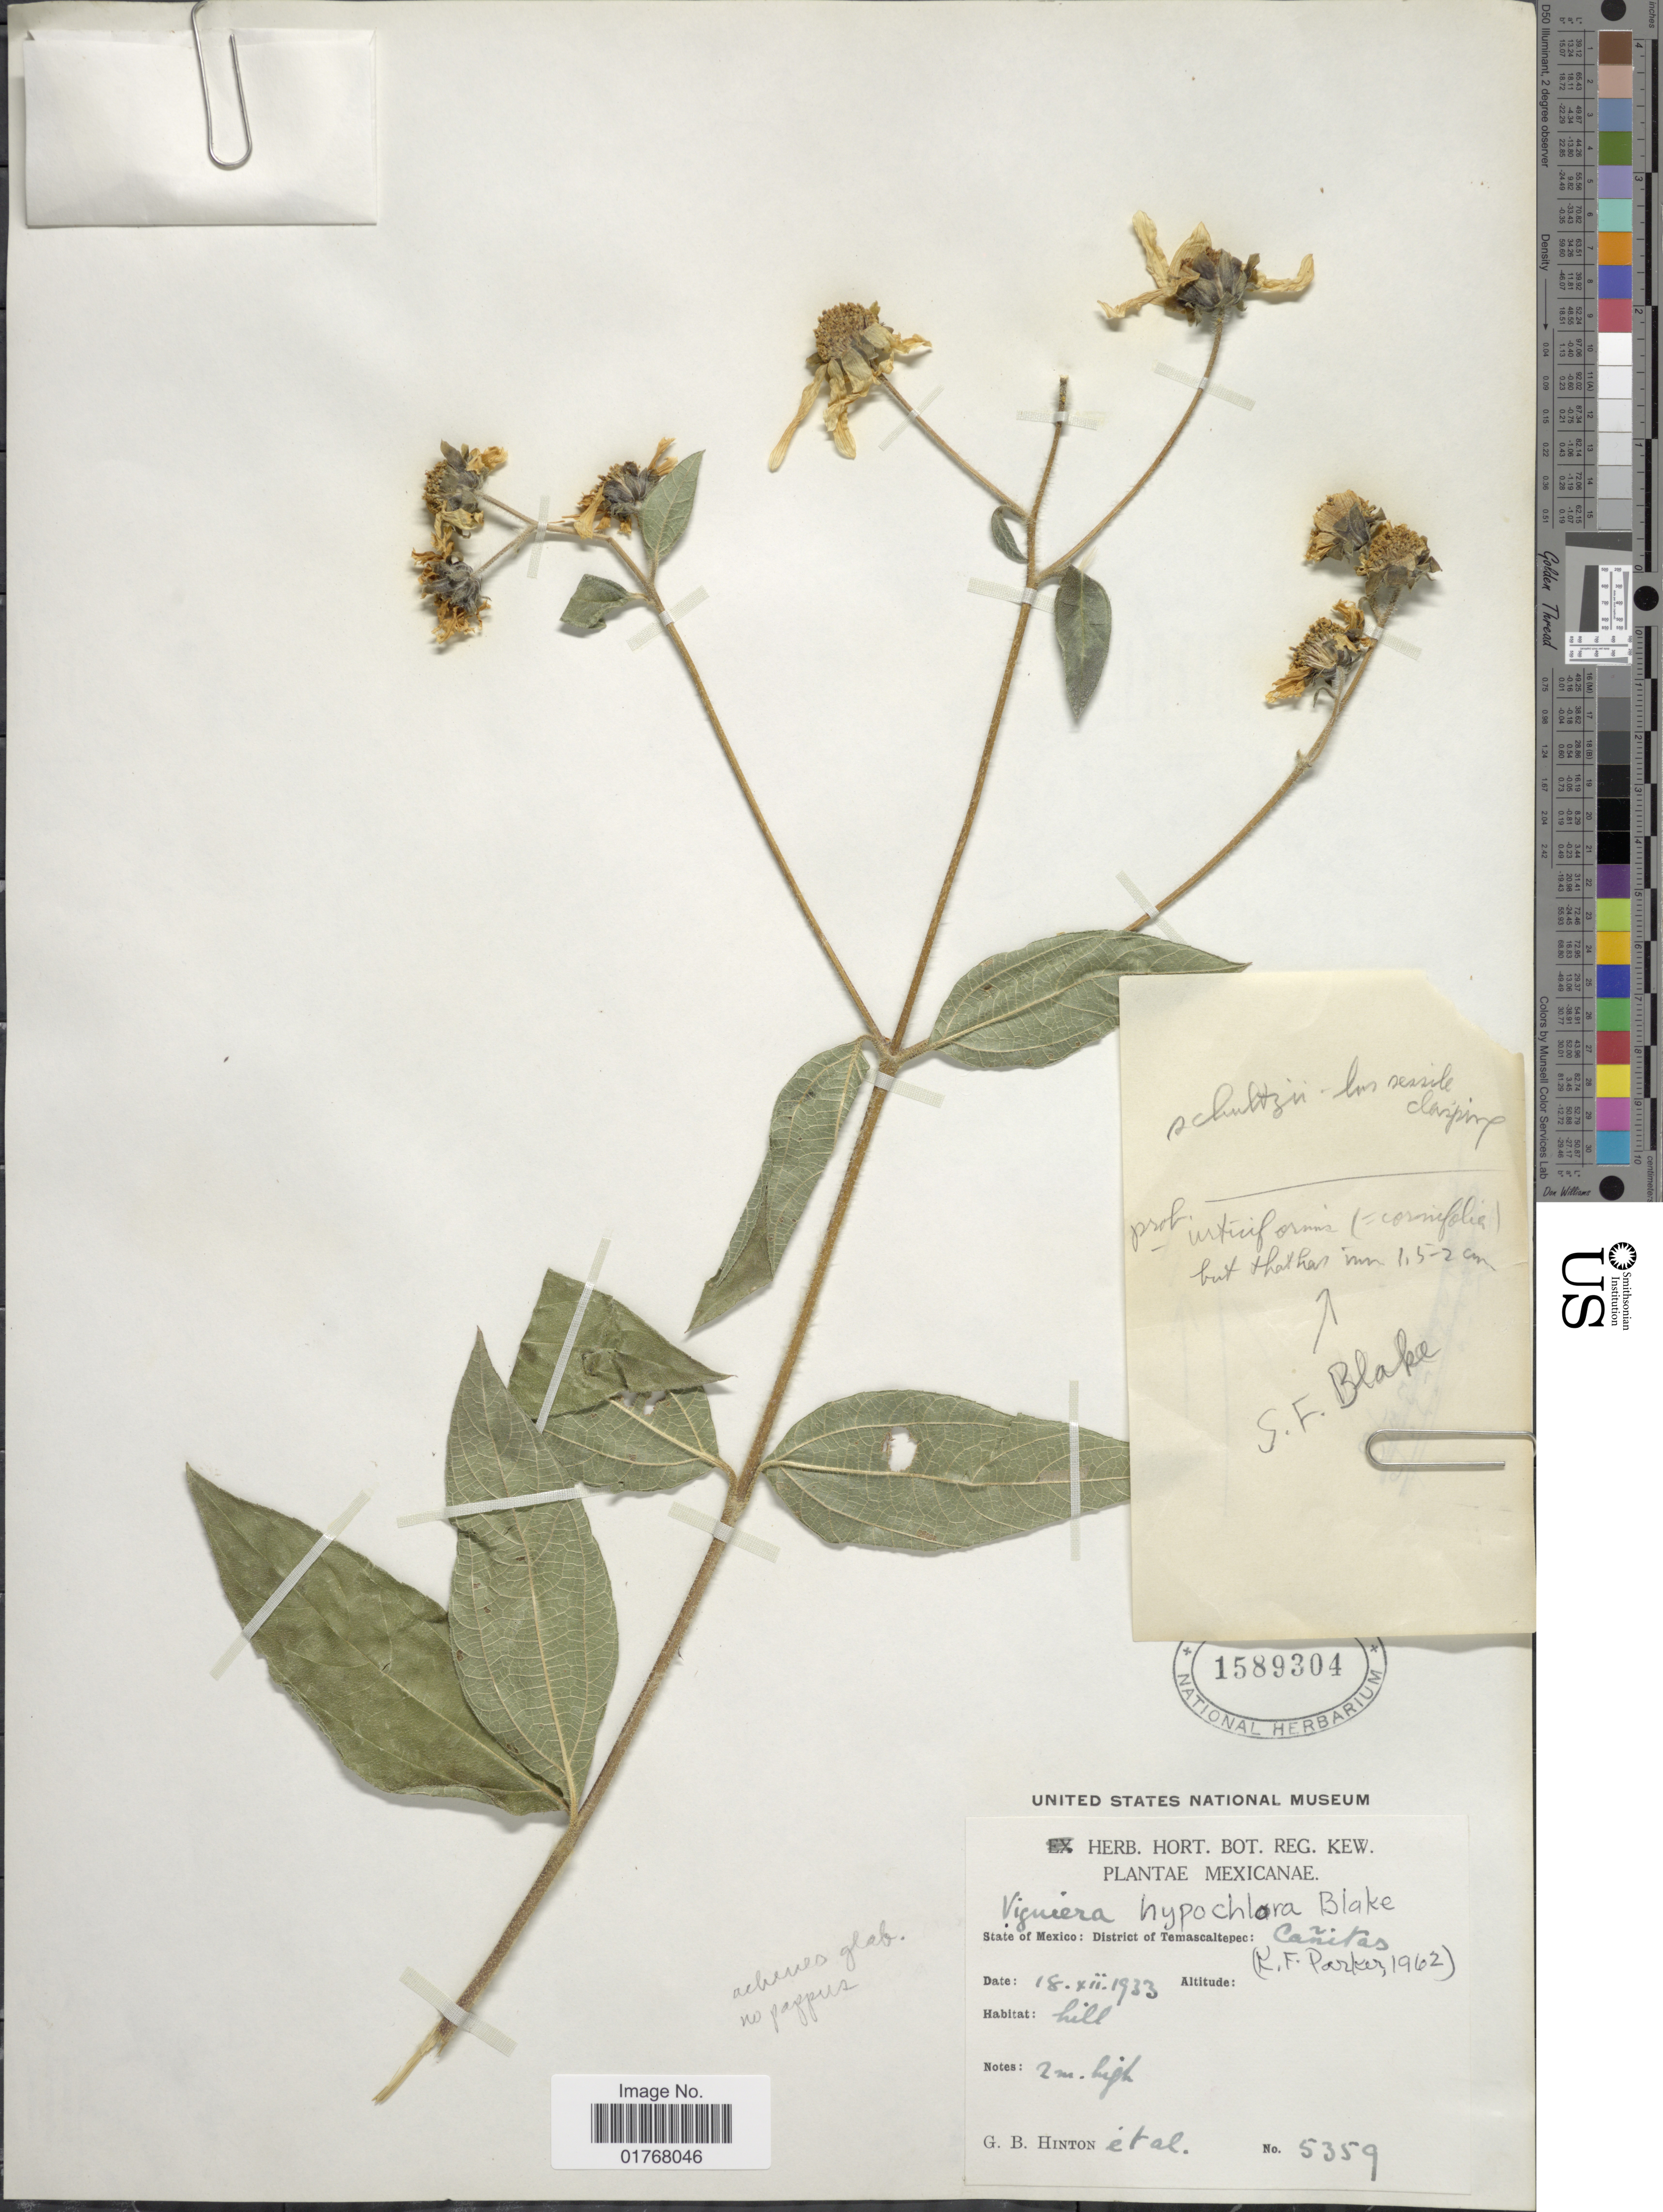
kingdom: Plantae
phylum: Tracheophyta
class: Magnoliopsida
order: Asterales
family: Asteraceae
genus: Viguiera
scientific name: Viguiera hypochlora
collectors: G. B. Hinton & et al.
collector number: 5359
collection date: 1933-12-18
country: Mexico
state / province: México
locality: District of Temascaltepec: Cañitas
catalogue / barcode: US 1589304